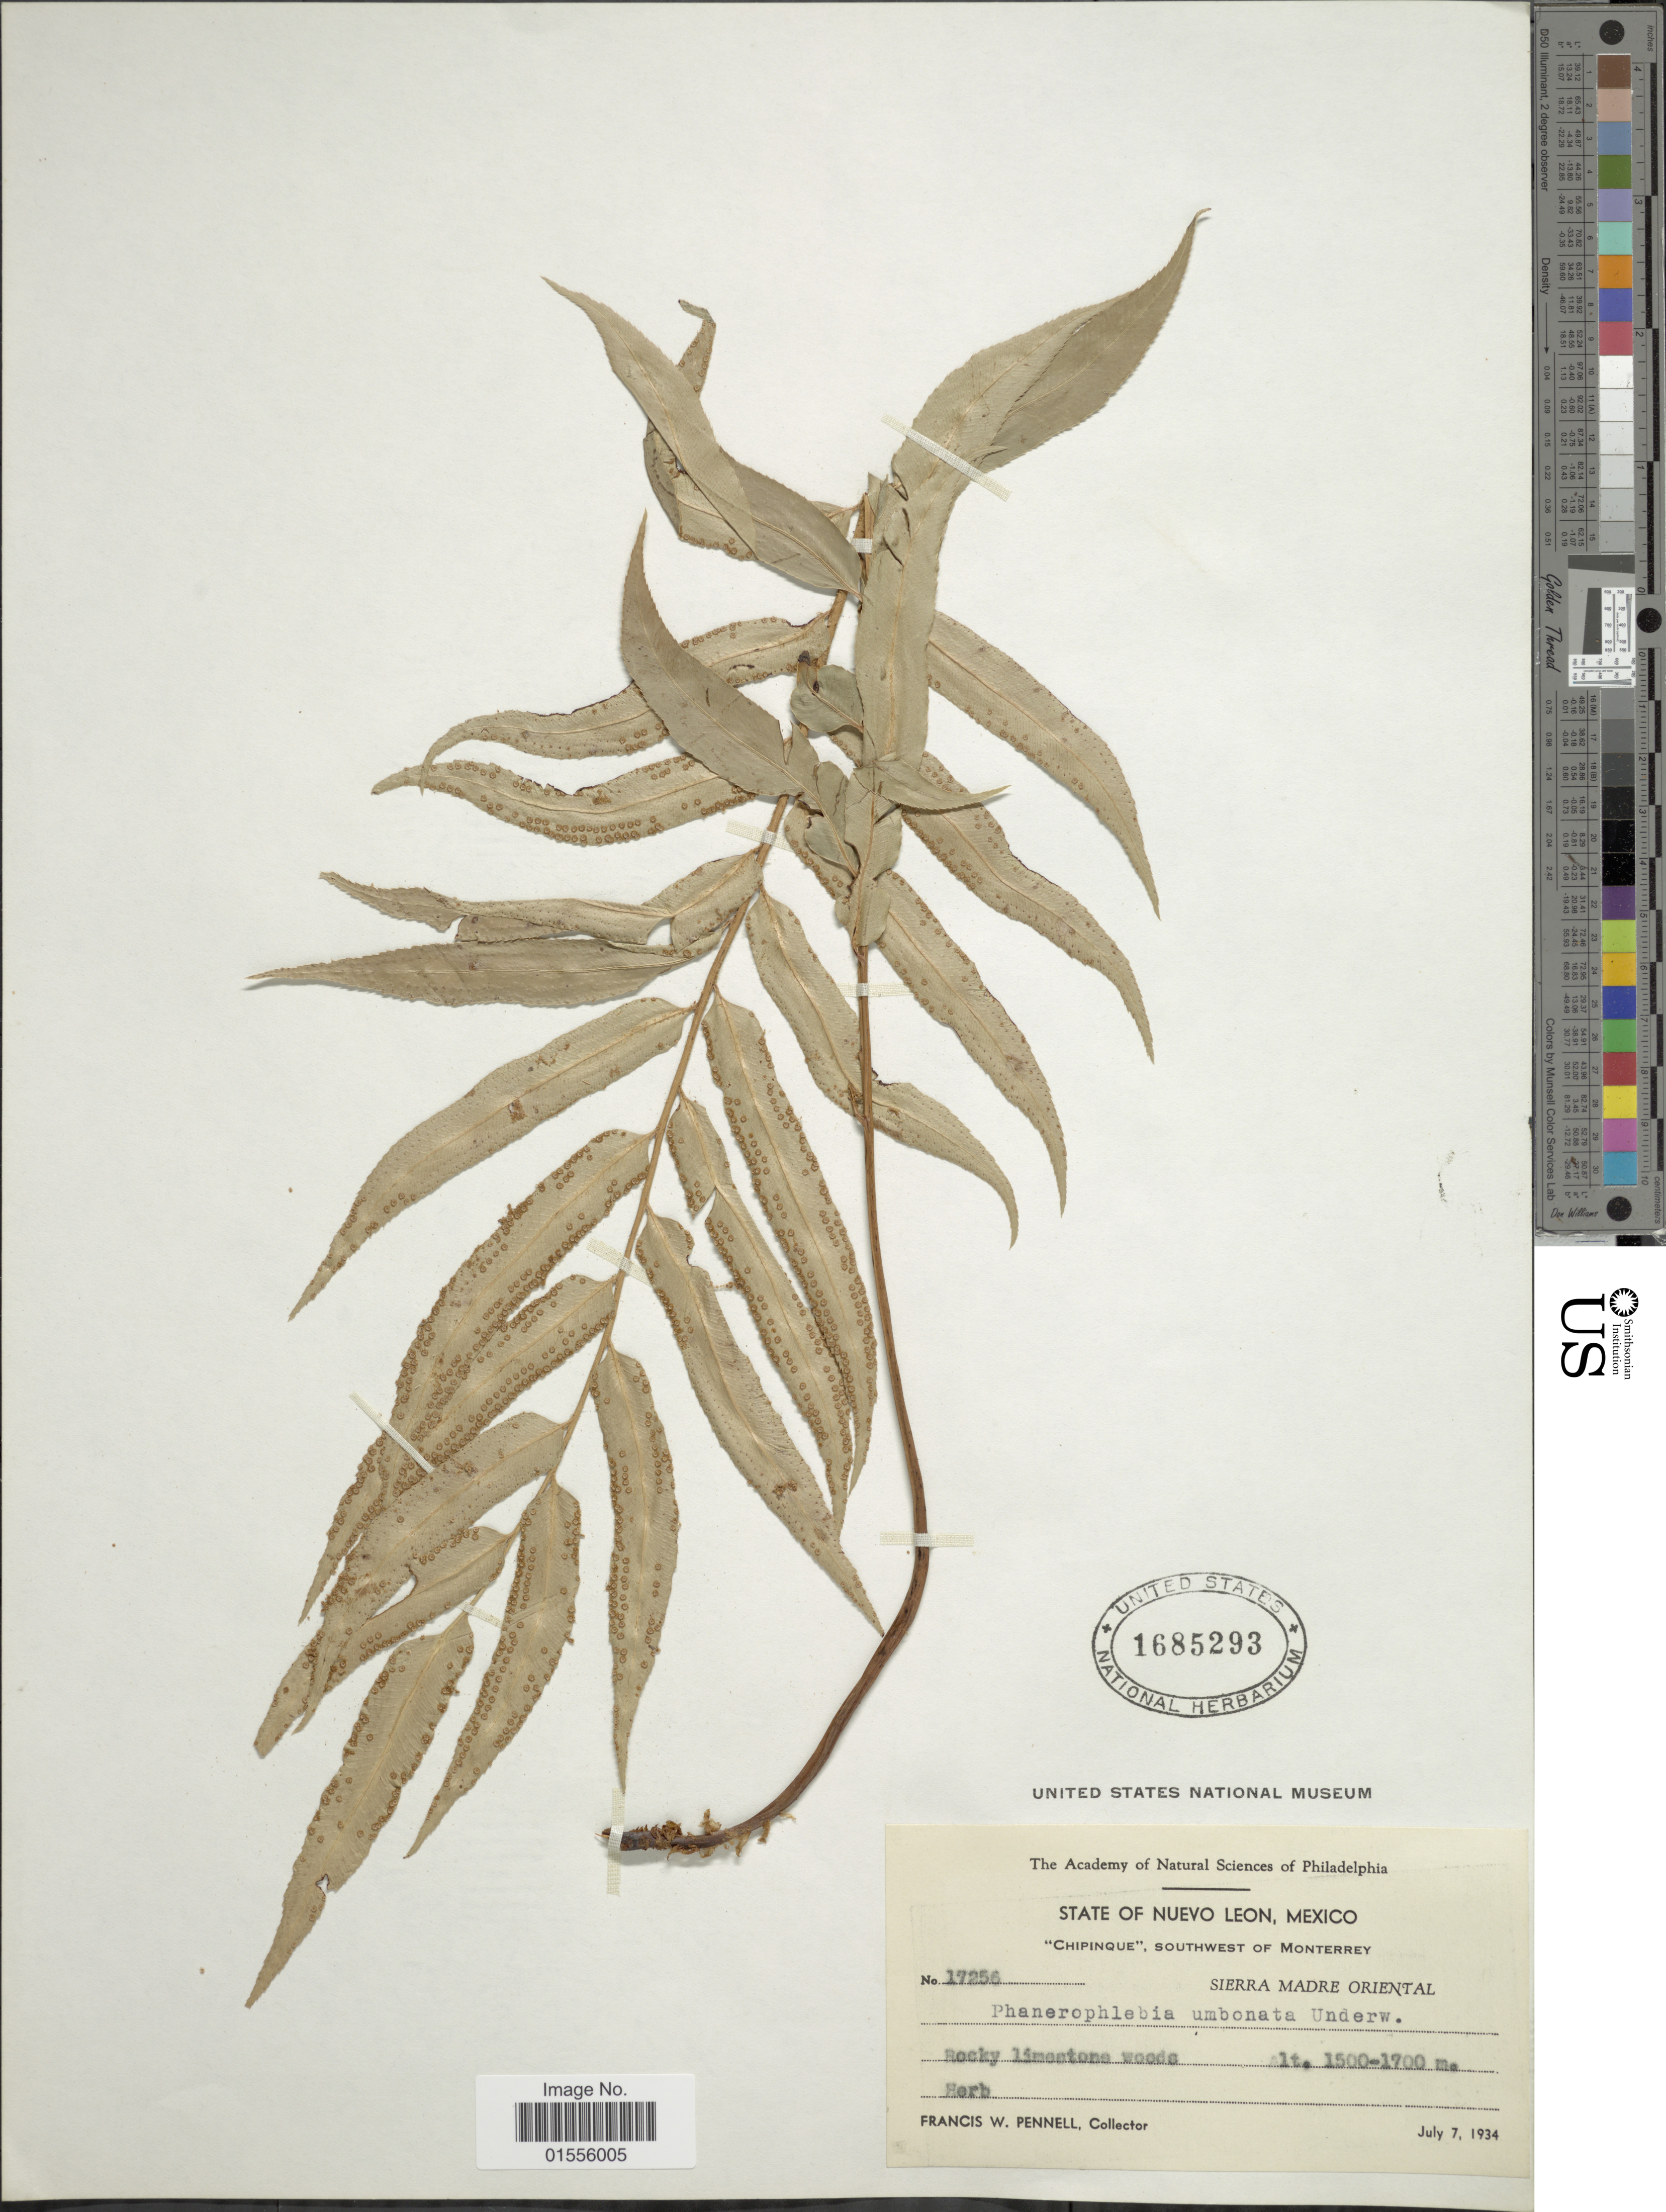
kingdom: Plantae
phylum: Tracheophyta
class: Polypodiopsida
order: Polypodiales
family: Dryopteridaceae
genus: Phanerophlebia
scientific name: Phanerophlebia umbonata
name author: Underw.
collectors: F. W. Pennell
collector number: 17256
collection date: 1934-07-07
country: Mexico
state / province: Nuevo León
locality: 'Chipinque', Southwest of Monterrey, Sierra Madre Oriental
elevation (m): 1500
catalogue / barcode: US 1685293